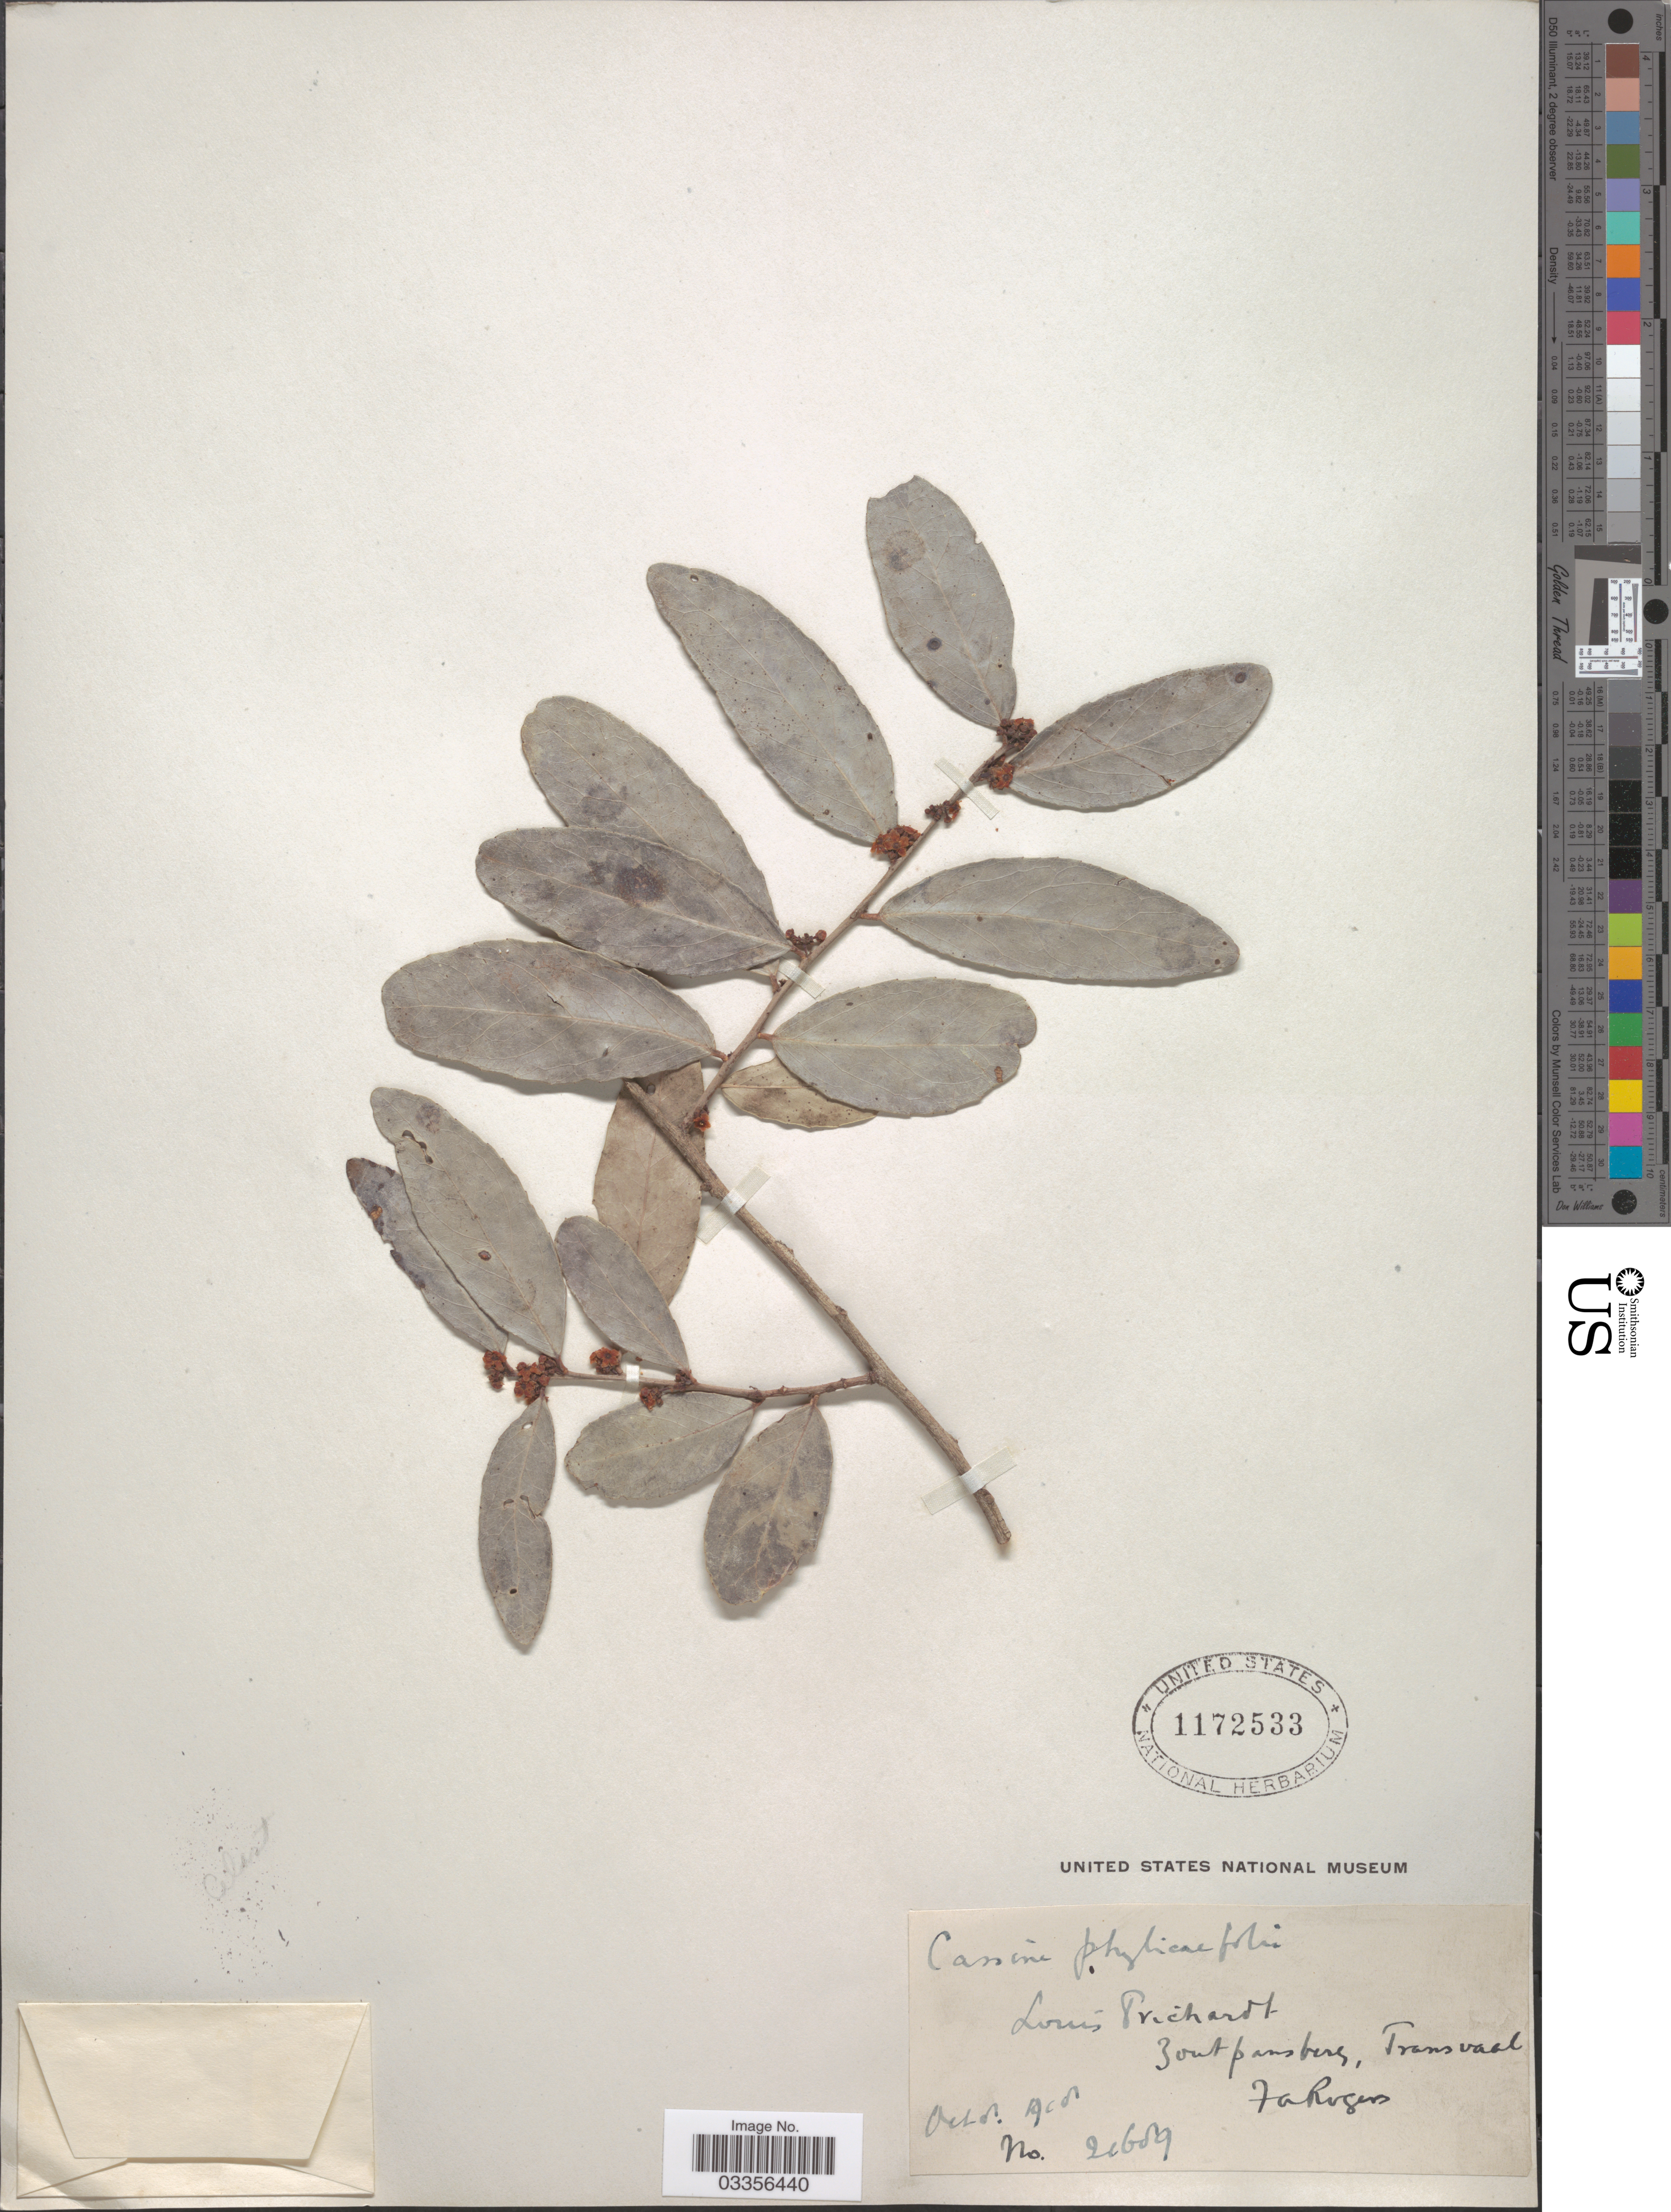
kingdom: Plantae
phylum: Tracheophyta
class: Magnoliopsida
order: Celastrales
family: Celastraceae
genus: Cassine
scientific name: Cassine pyhlicifolia, ined.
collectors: F. A. Rogers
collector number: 20689*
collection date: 1908-10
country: South Africa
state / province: Limpopo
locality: Louis Trichardt. Zoutpansberg, Transvaal.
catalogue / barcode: US 1172533